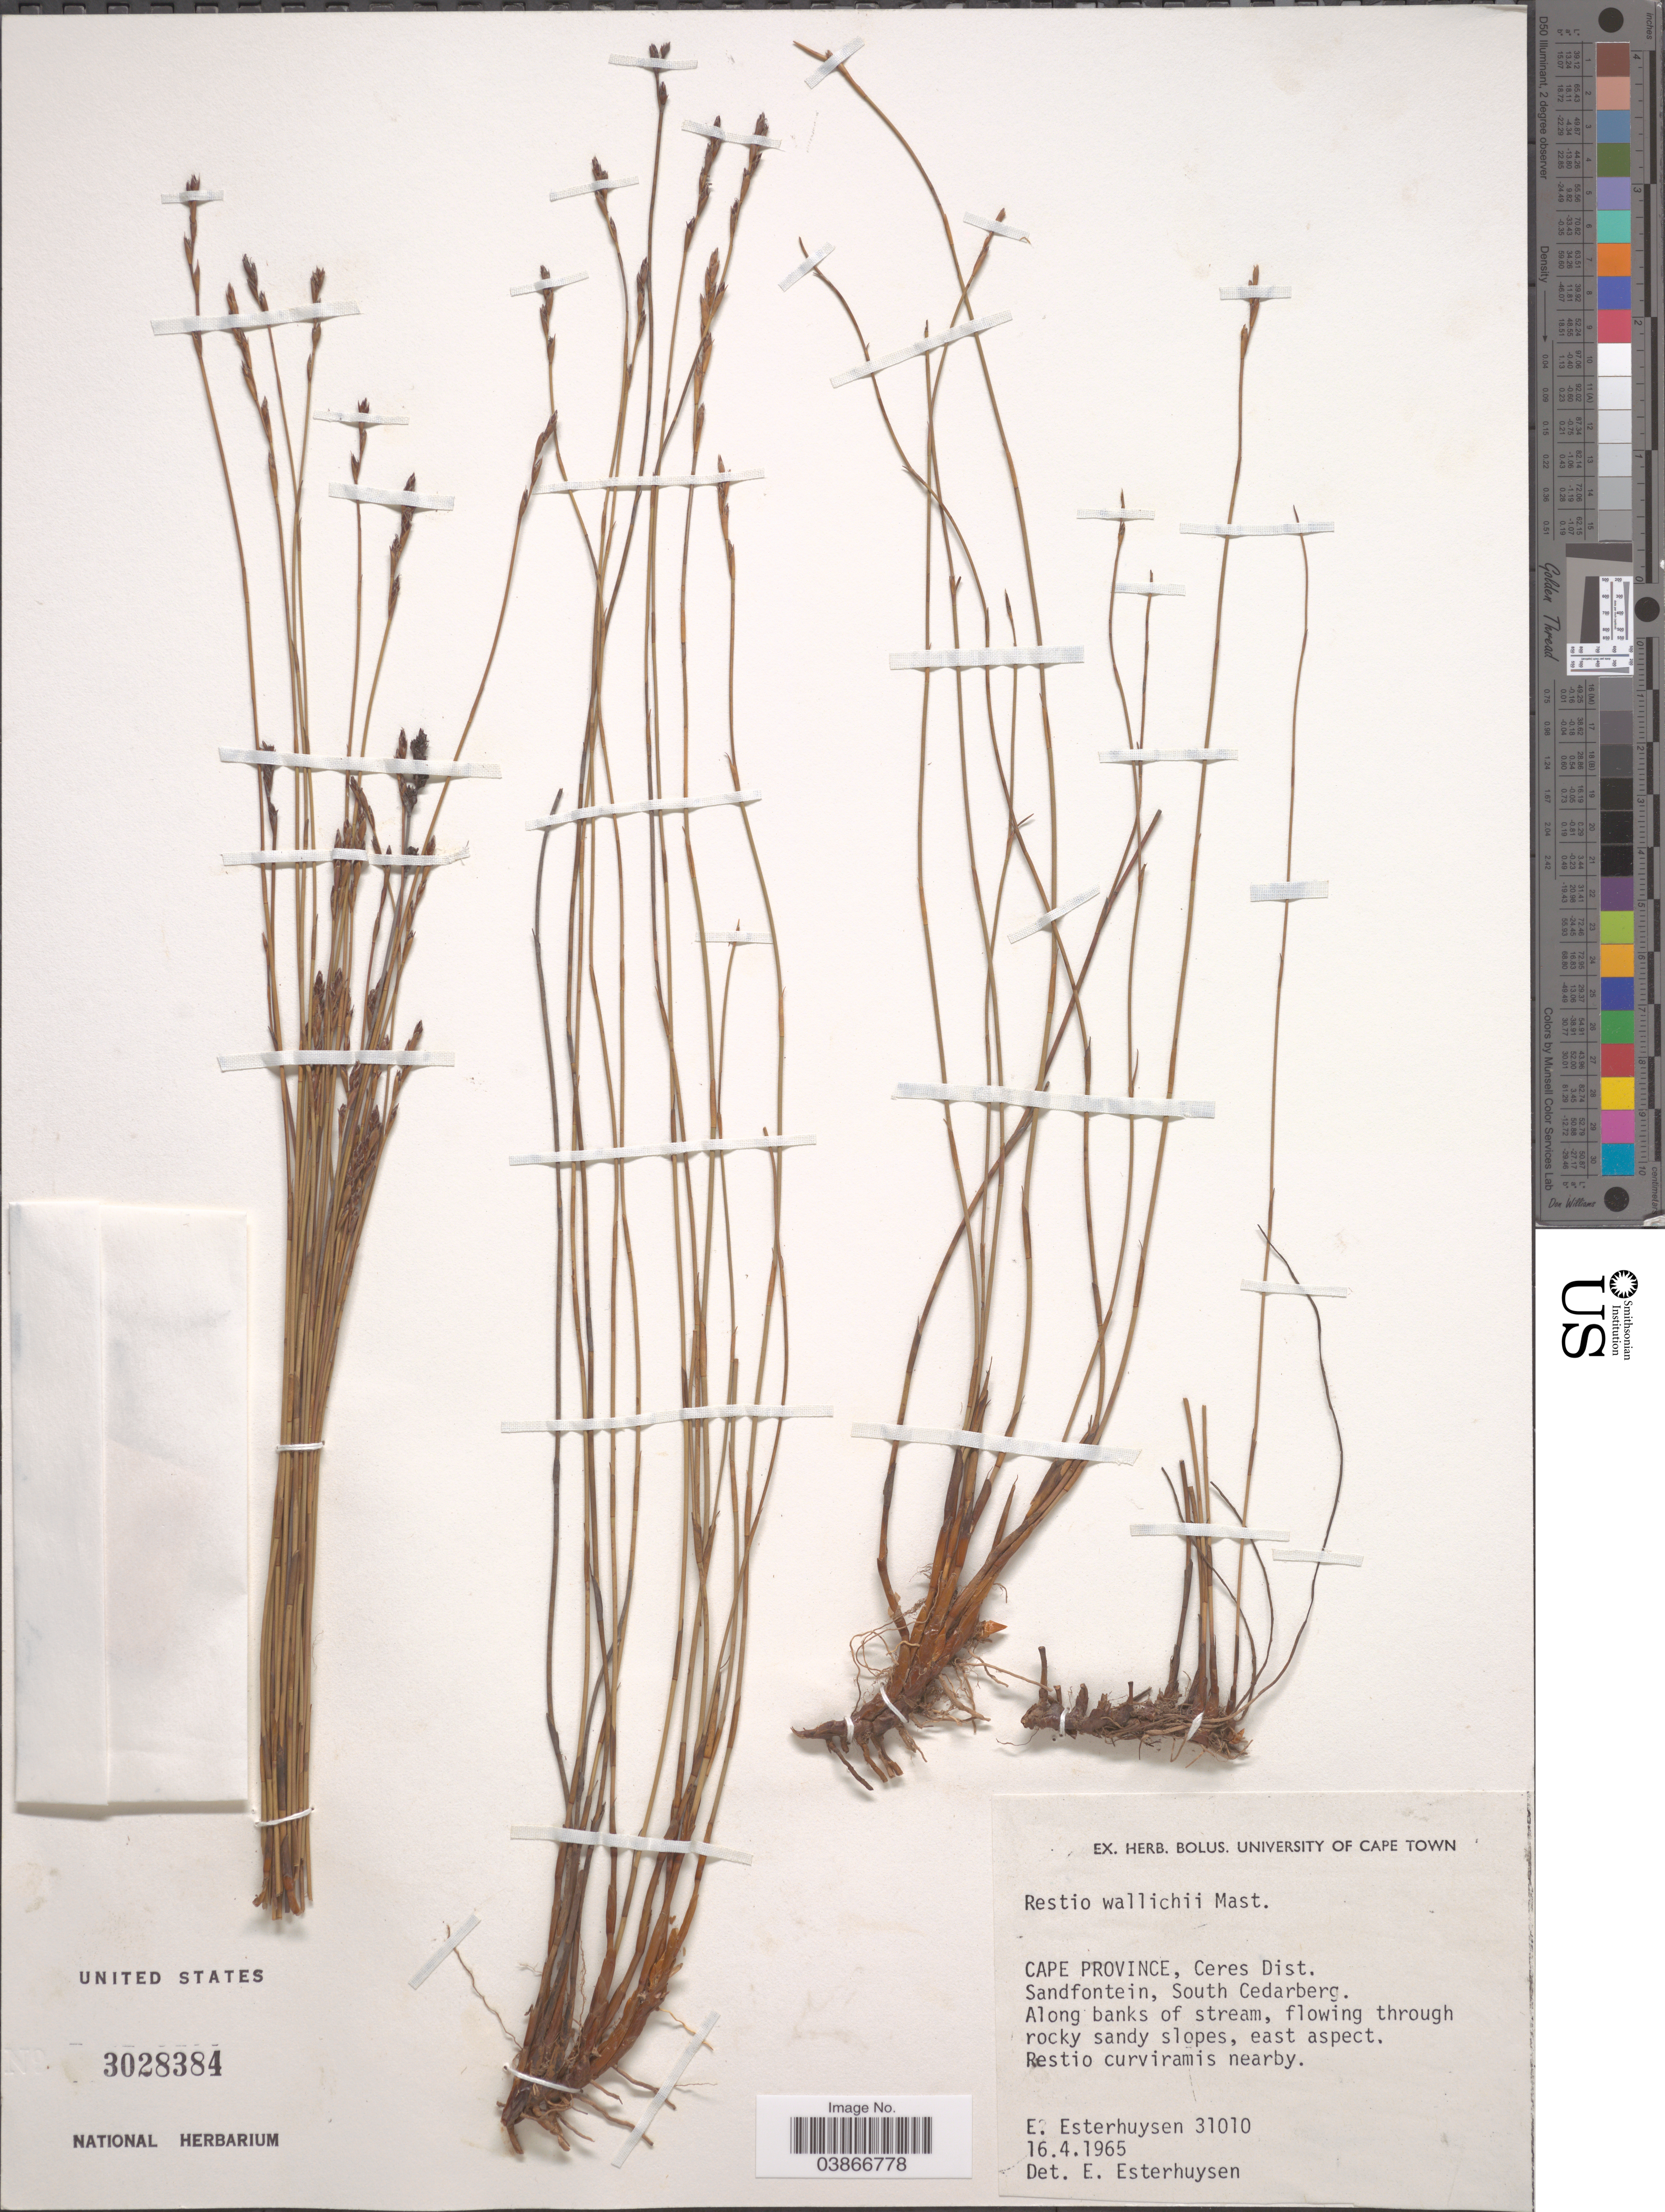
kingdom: Plantae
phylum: Tracheophyta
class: Liliopsida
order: Poales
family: Restionaceae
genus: Restio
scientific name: Restio wallichii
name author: Mast.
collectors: E. E. Esterhuysen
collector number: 31010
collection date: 1965-04-16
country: South Africa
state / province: Western Cape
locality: Ceres Dist. Sandfontein, South Cedarberg.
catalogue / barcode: US 3028384